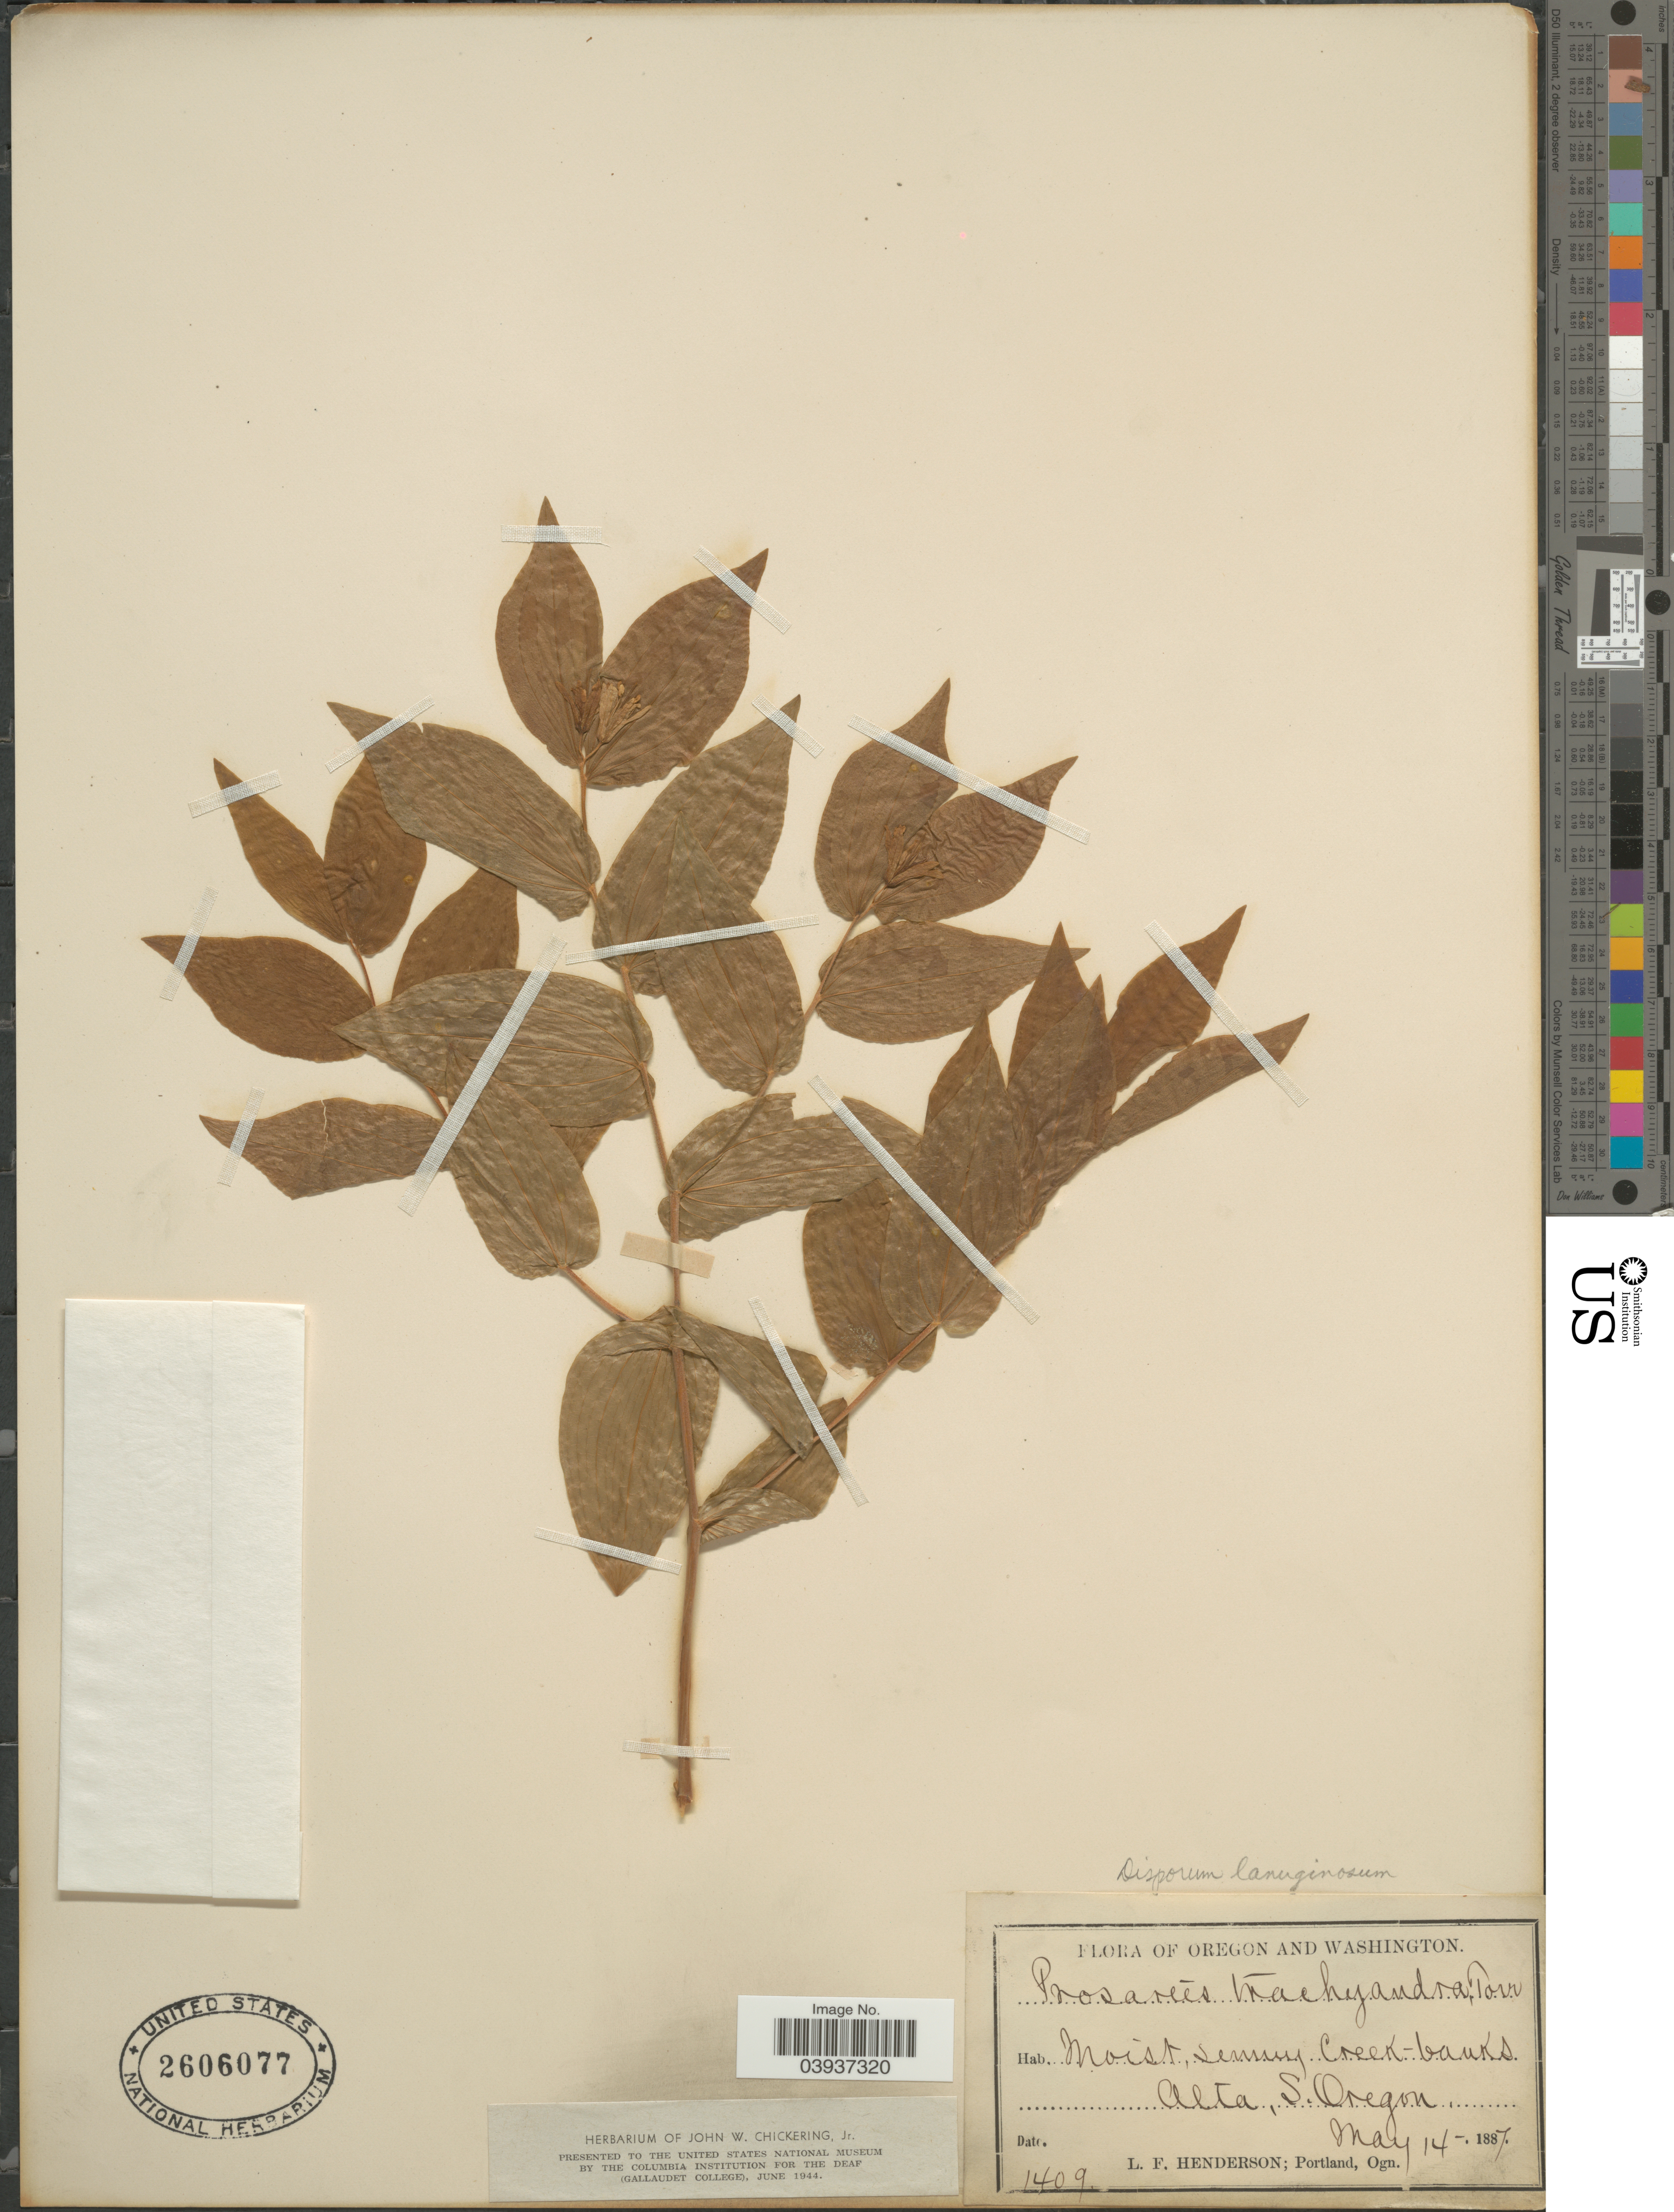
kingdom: Plantae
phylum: Tracheophyta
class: Liliopsida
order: Liliales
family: Colchicaceae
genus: Disporum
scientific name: Disporum lanuginosum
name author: (Michx.) G. Nicholson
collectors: L. Henderson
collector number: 1409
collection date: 1887-05-14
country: United States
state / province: Oregon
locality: Sunny Creek-banks Alta, S. Oregon.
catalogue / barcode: US 2606077